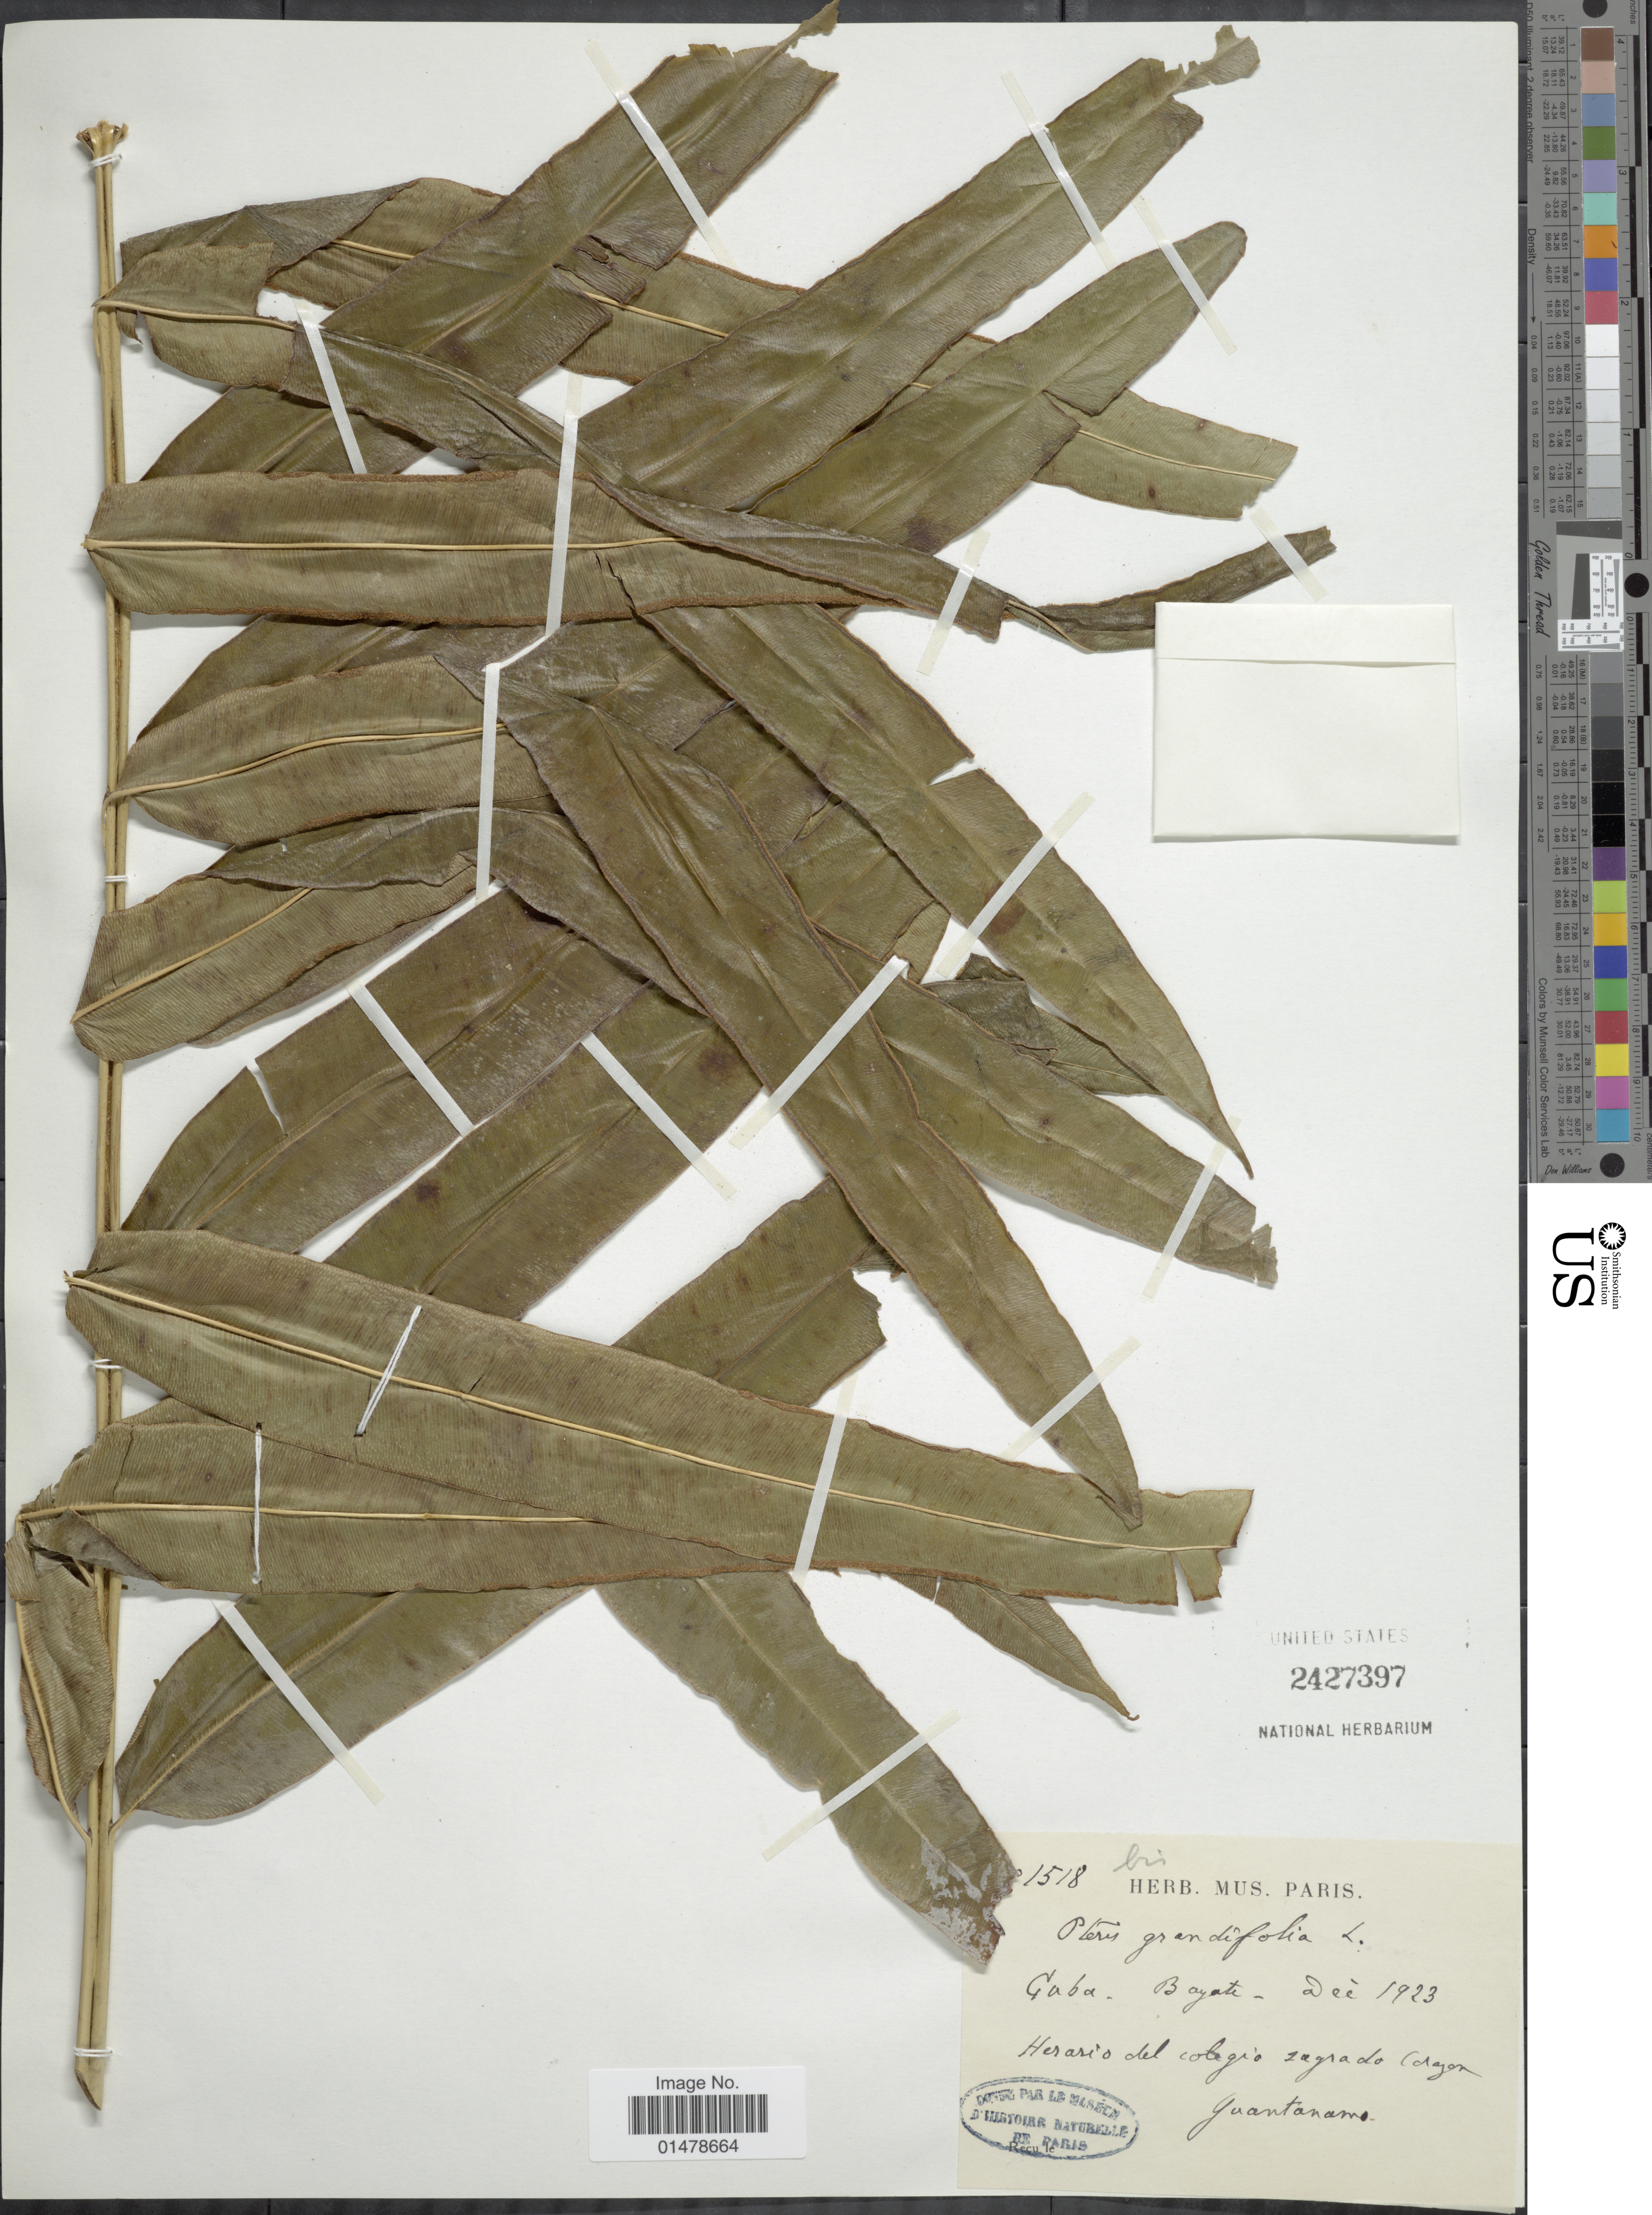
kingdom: Plantae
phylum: Tracheophyta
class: Polypodiopsida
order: Polypodiales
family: Pteridaceae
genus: Pteris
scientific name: Pteris grandifolia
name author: L.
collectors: ex herb. Mus. Paris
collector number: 1518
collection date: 1923-12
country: Cuba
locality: Bayate. Herario del colegio sagrado corazon.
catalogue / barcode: US 2427397